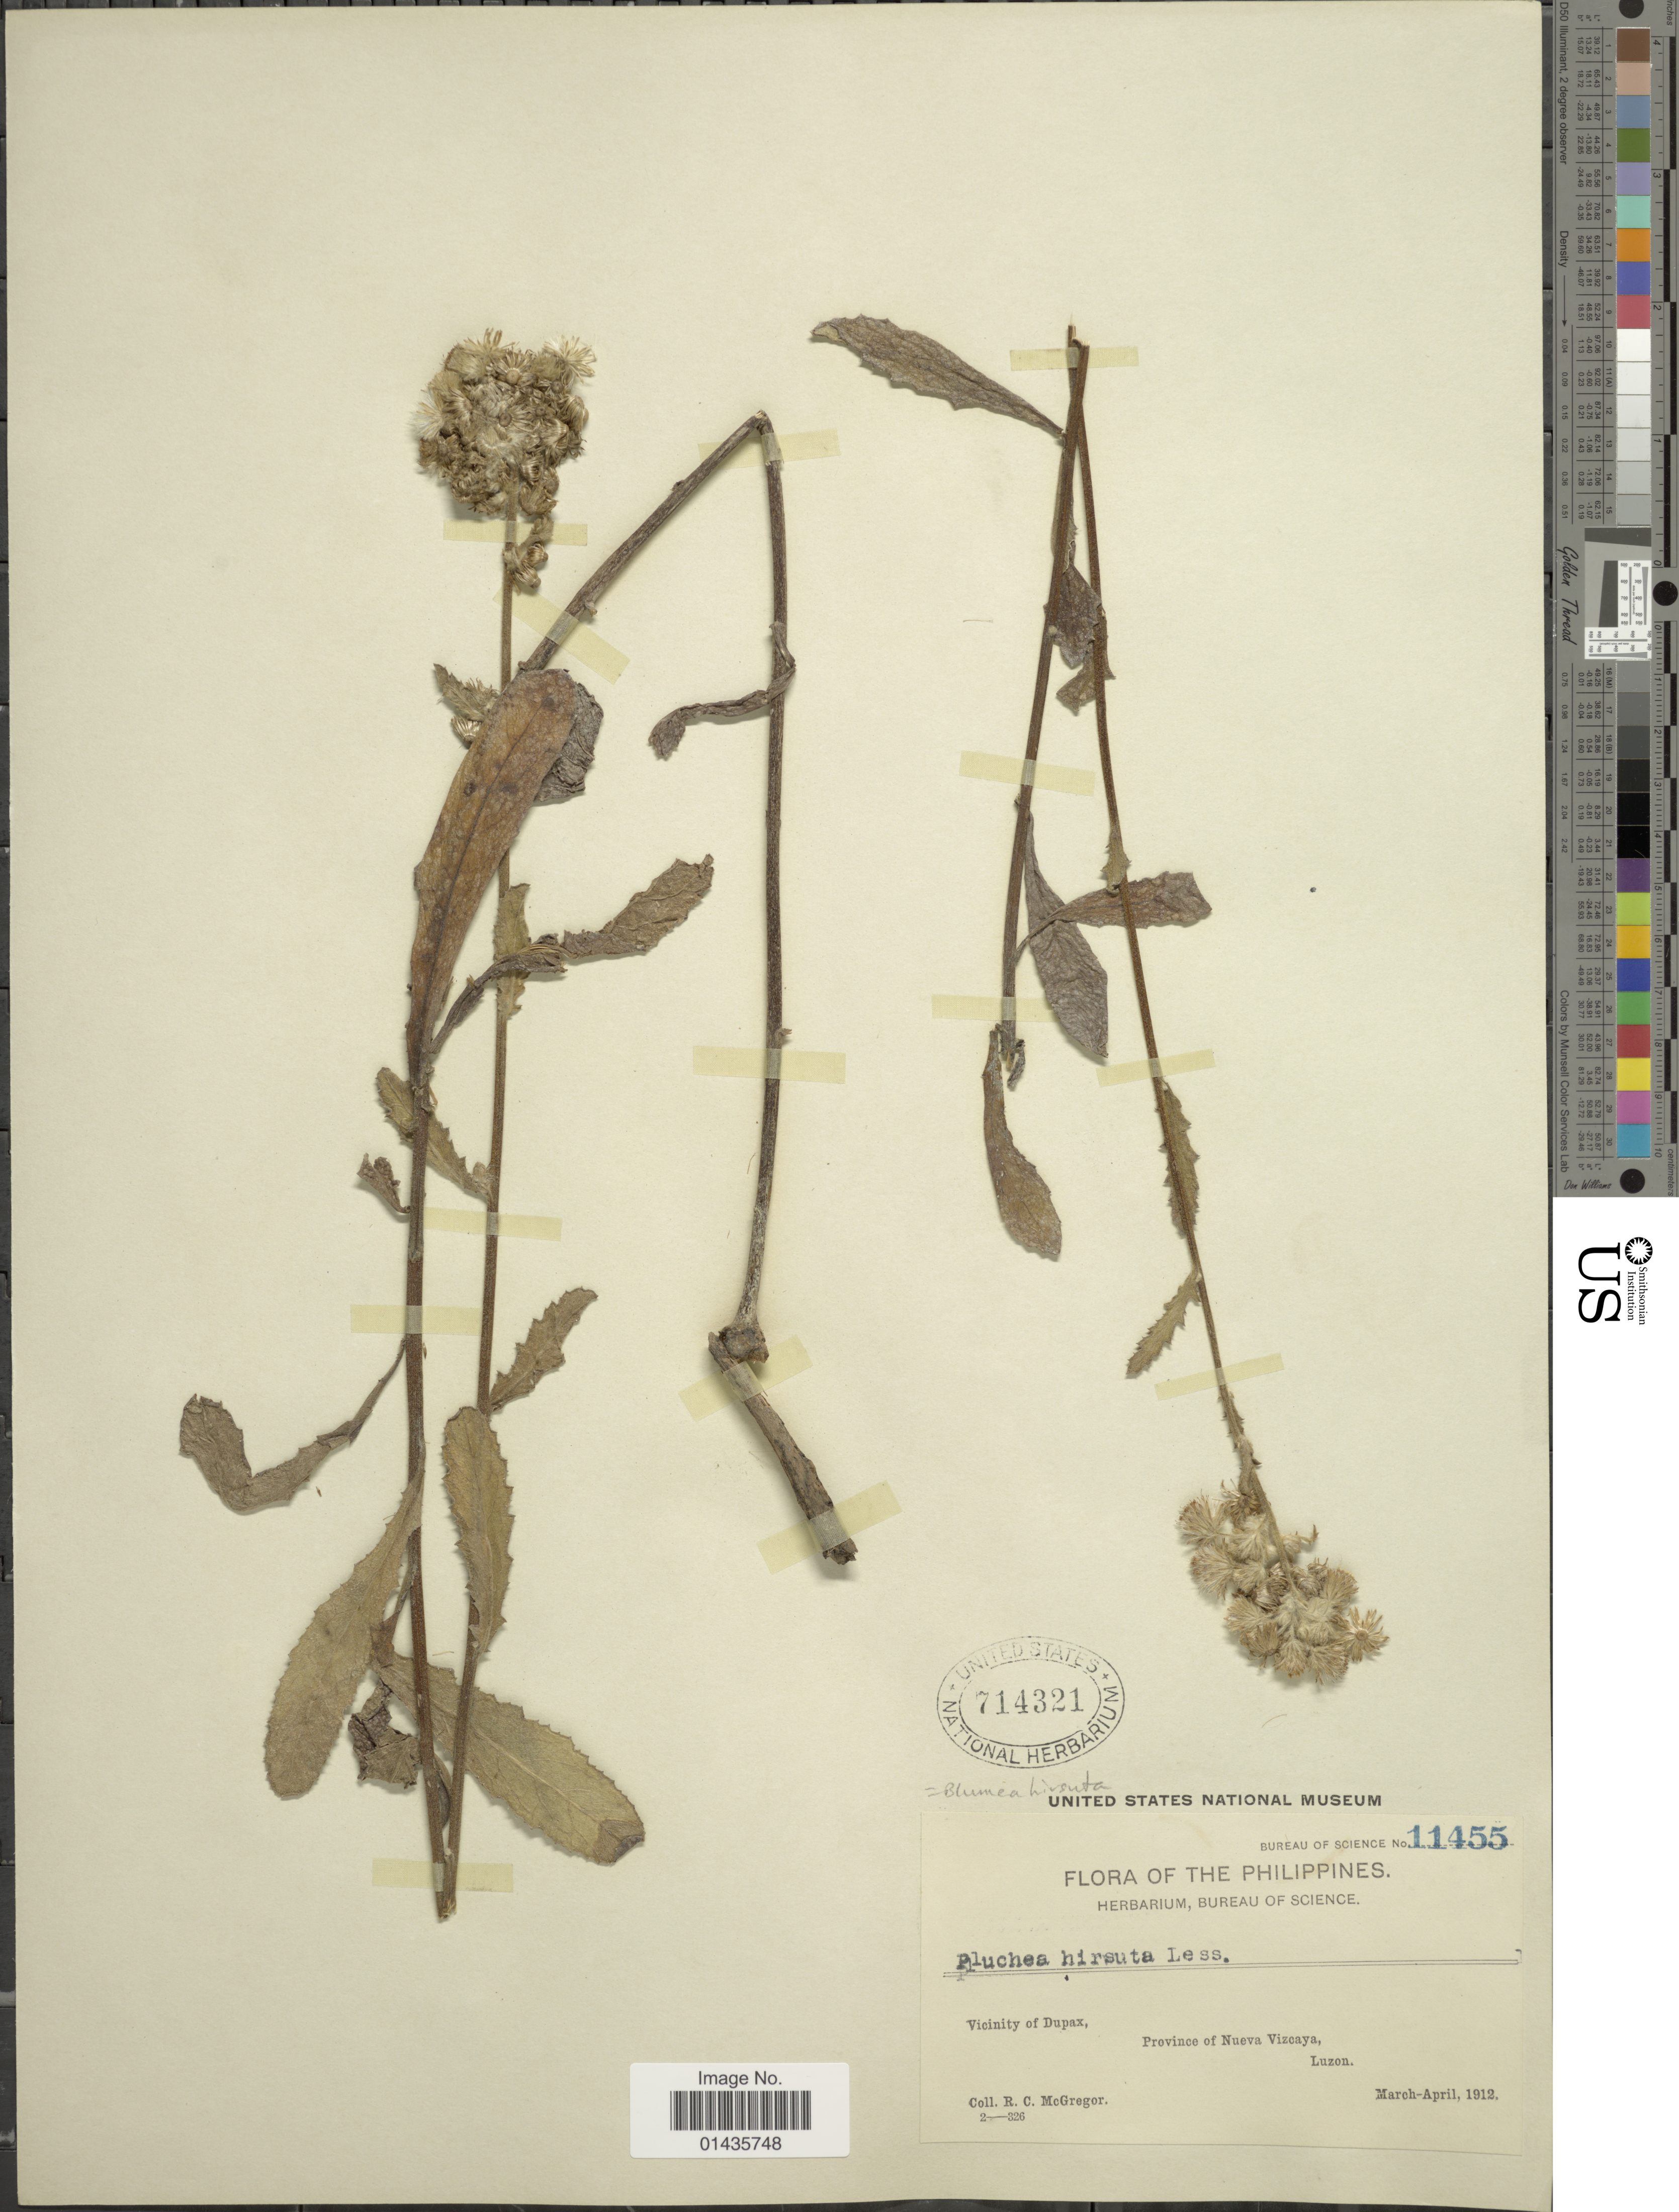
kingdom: Plantae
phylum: Tracheophyta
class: Magnoliopsida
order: Asterales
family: Asteraceae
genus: Blumea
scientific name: Blumea hirsuta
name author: (Less.) M.R. Almeida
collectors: R. C. McGregor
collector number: Bureau of Science 11455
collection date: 1912-03/1912-04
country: Philippines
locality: Vicinity of Dupax, Province of Nueva Vizcaya, Luzon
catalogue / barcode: US 714321